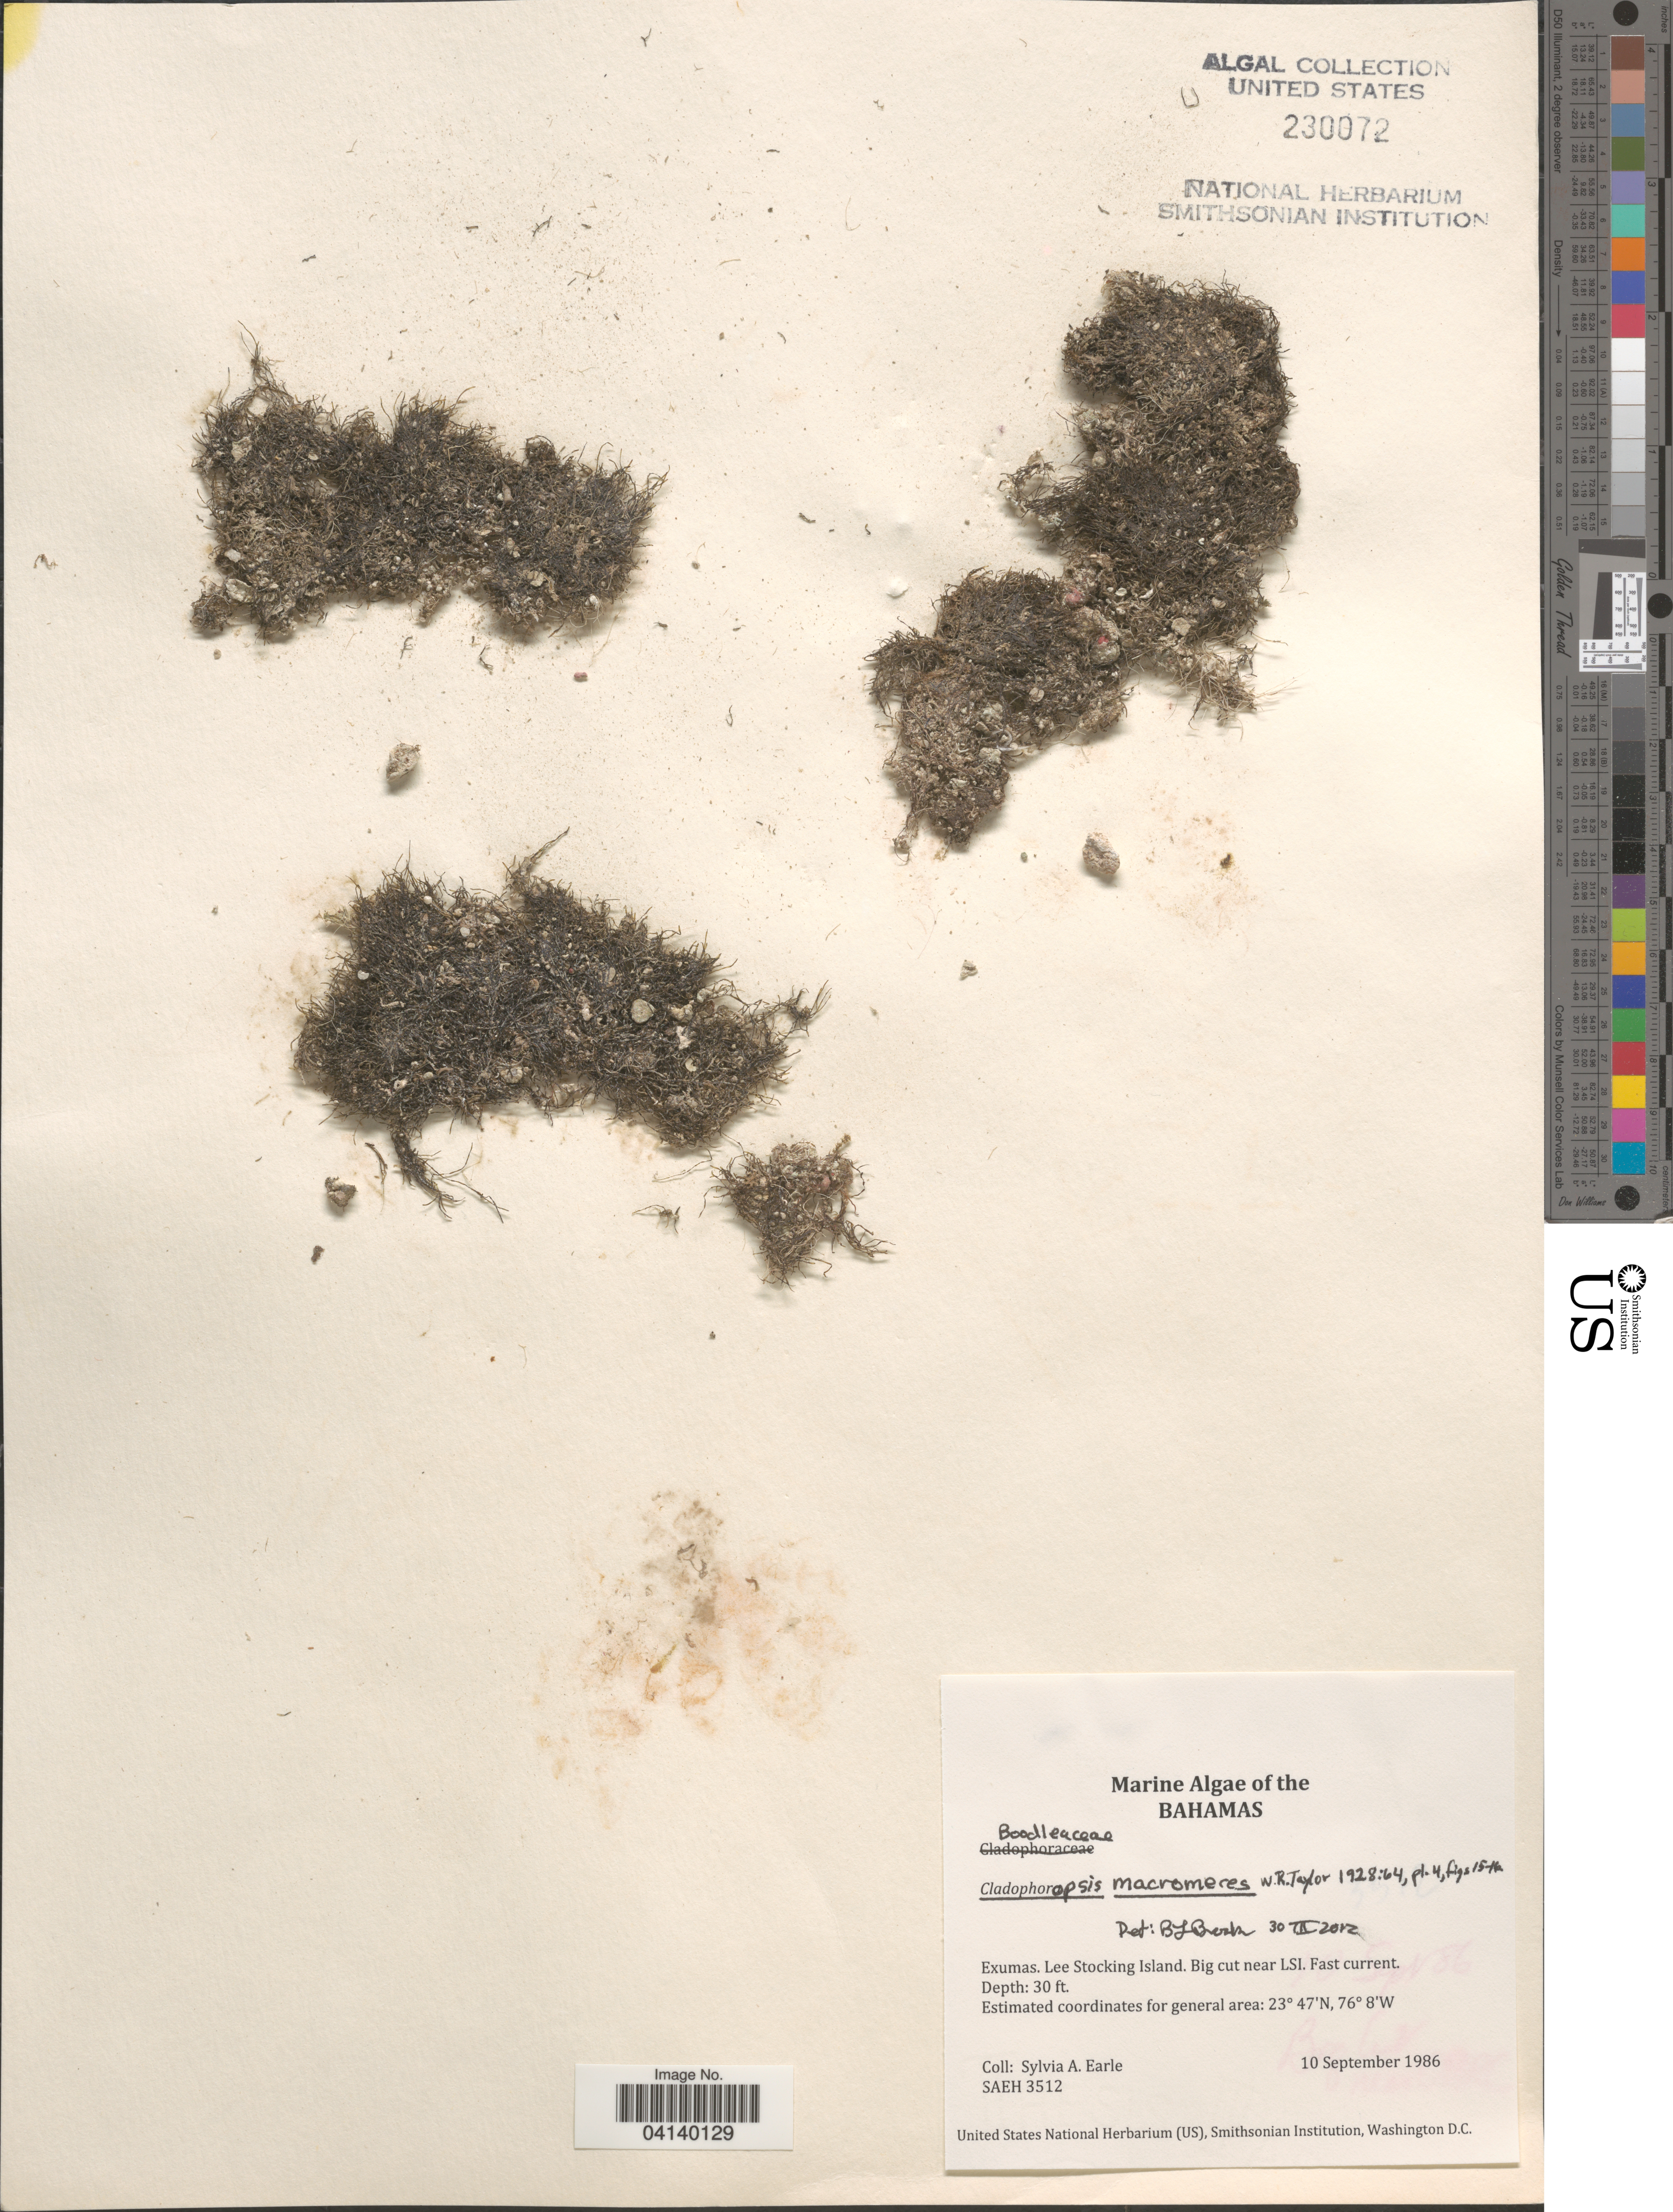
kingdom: Plantae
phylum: Chlorophyta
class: Ulvophyceae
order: Siphonocladales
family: Boodleaceae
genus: Cladophoropsis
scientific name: Cladophoropsis macromeres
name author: W.R. Taylor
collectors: S. A. Earle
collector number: SAEH3512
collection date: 1986-09-10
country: Bahamas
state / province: Exuma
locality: Exumas. Lee Stocking Island. Big cut near LSI. Fast current.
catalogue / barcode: US 230072